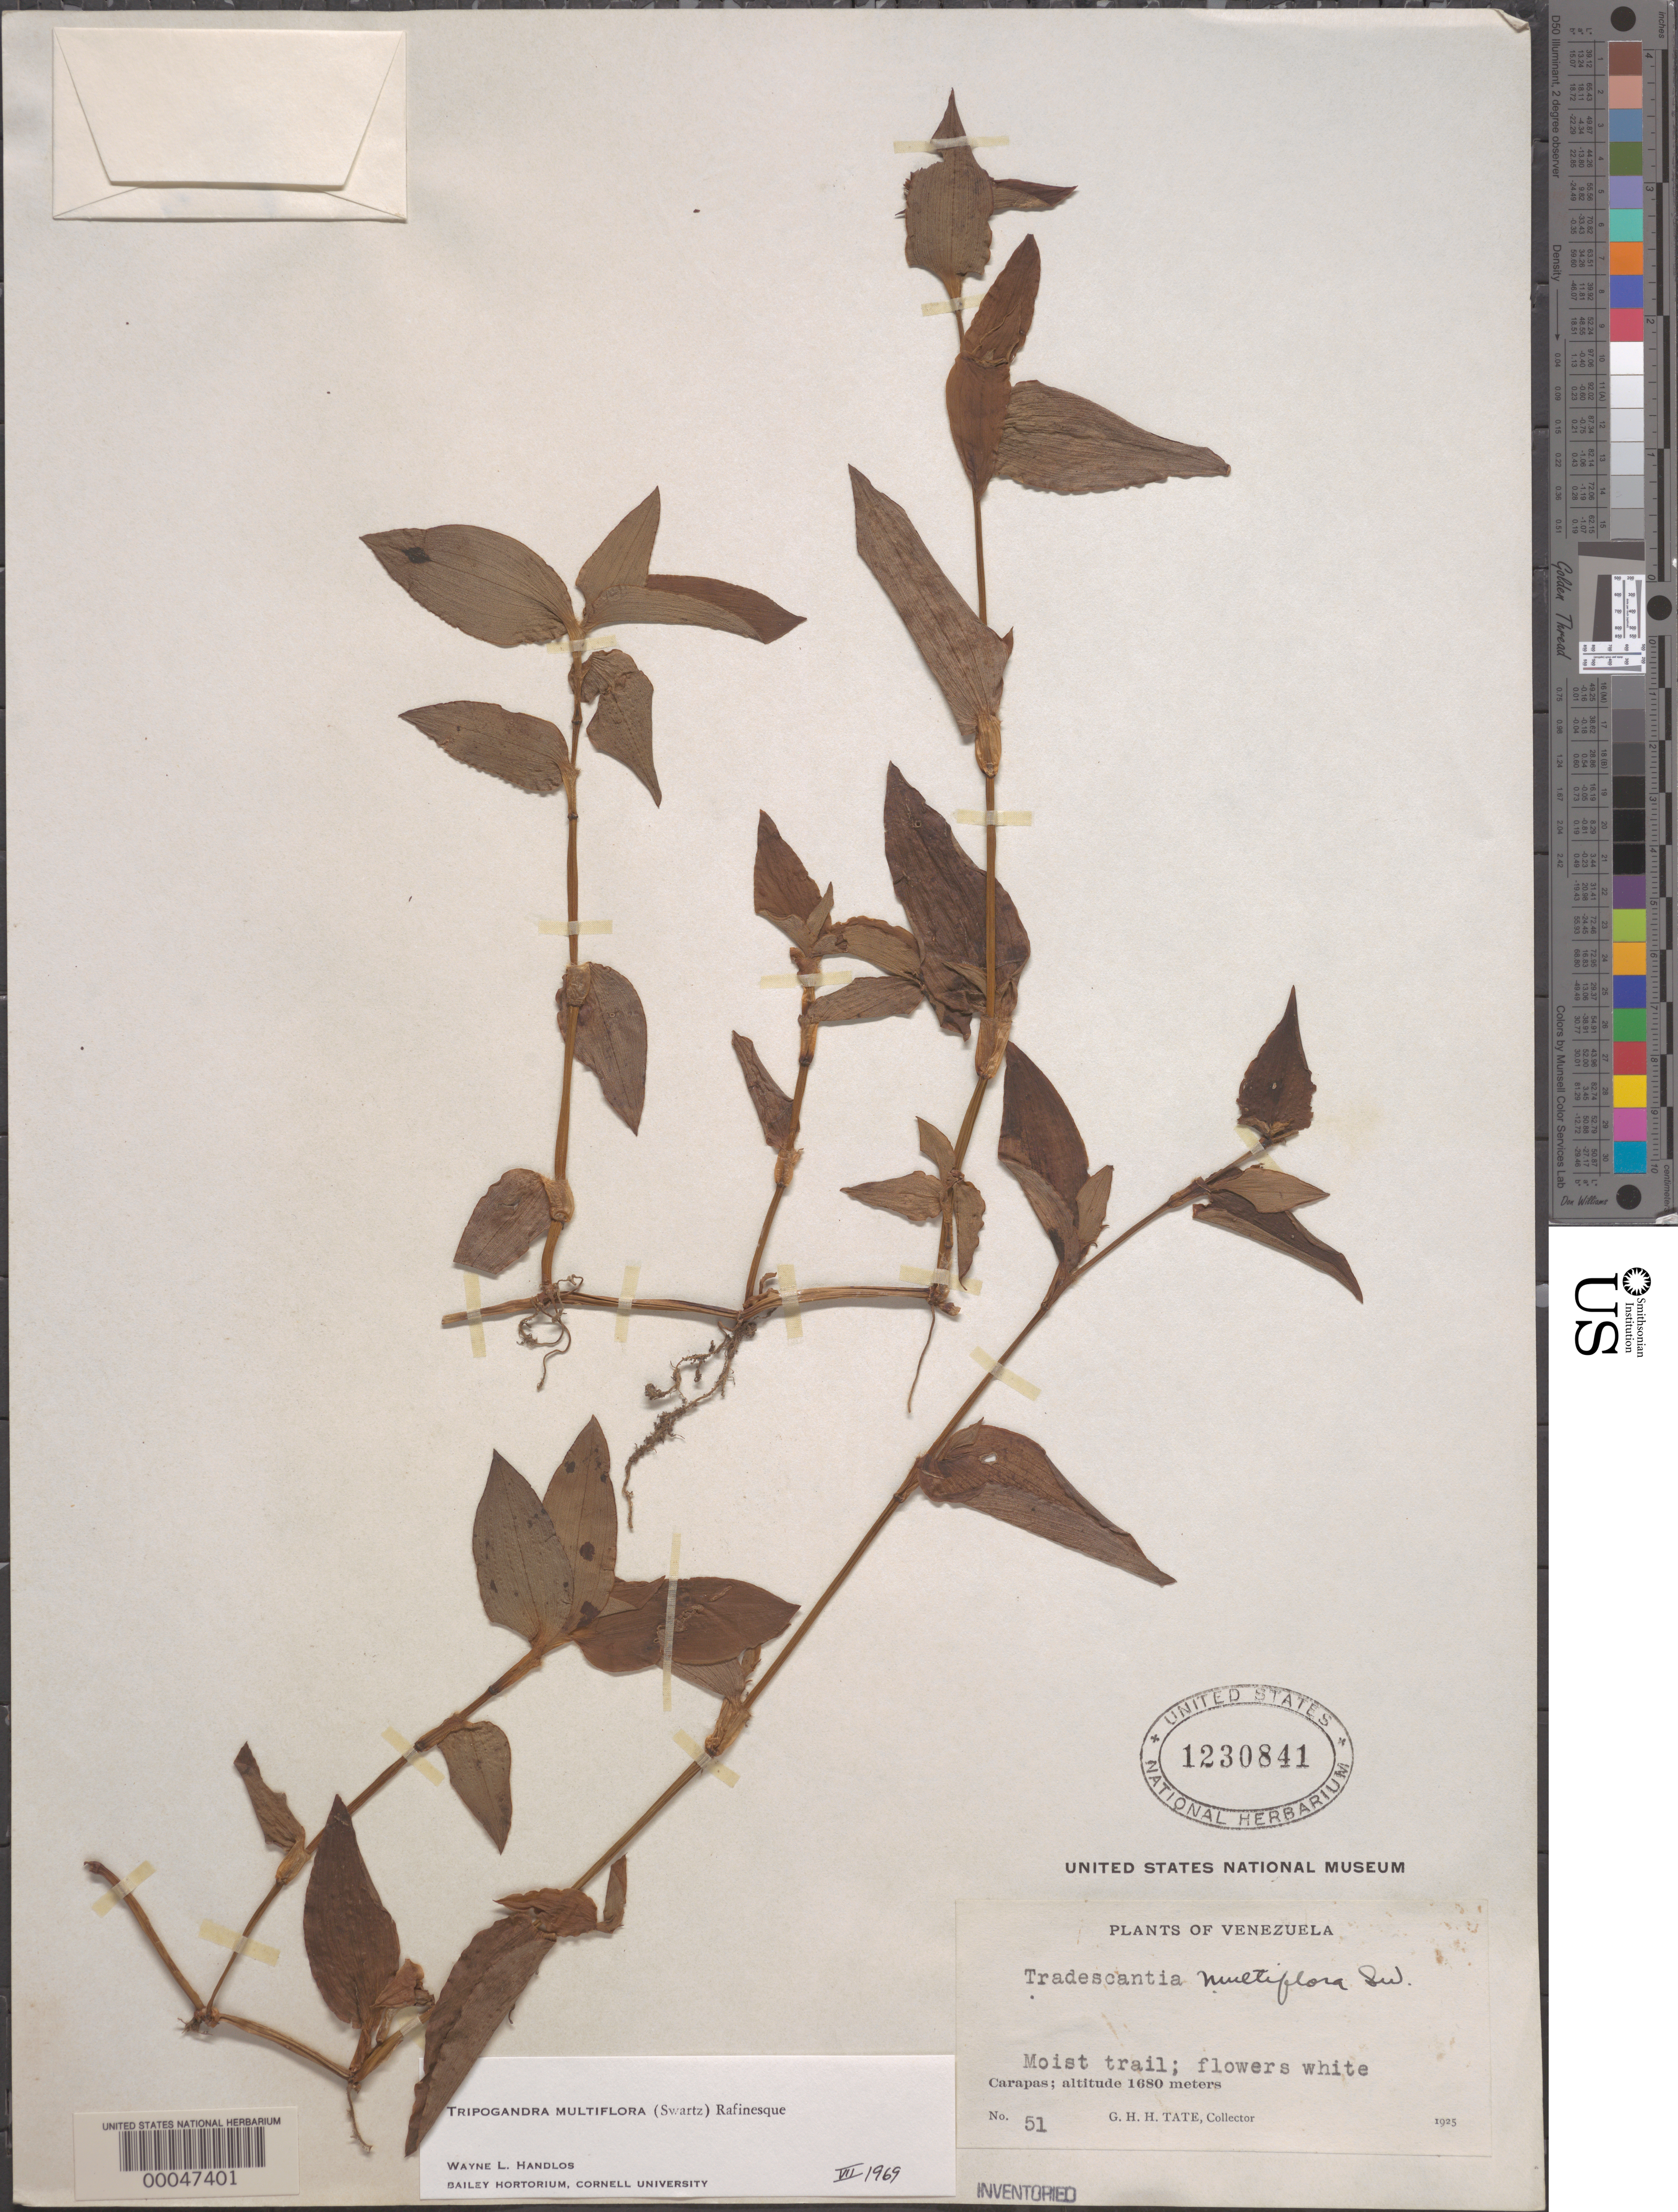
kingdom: Plantae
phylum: Tracheophyta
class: Liliopsida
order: Commelinales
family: Commelinaceae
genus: Tripogandra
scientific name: Tripogandra multiflora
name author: (Sw.) Raf.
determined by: Handlos, W. L.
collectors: G. Tate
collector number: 51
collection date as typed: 1925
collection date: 1925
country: Venezuela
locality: Caraas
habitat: Moist trail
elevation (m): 1680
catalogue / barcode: US 1230841